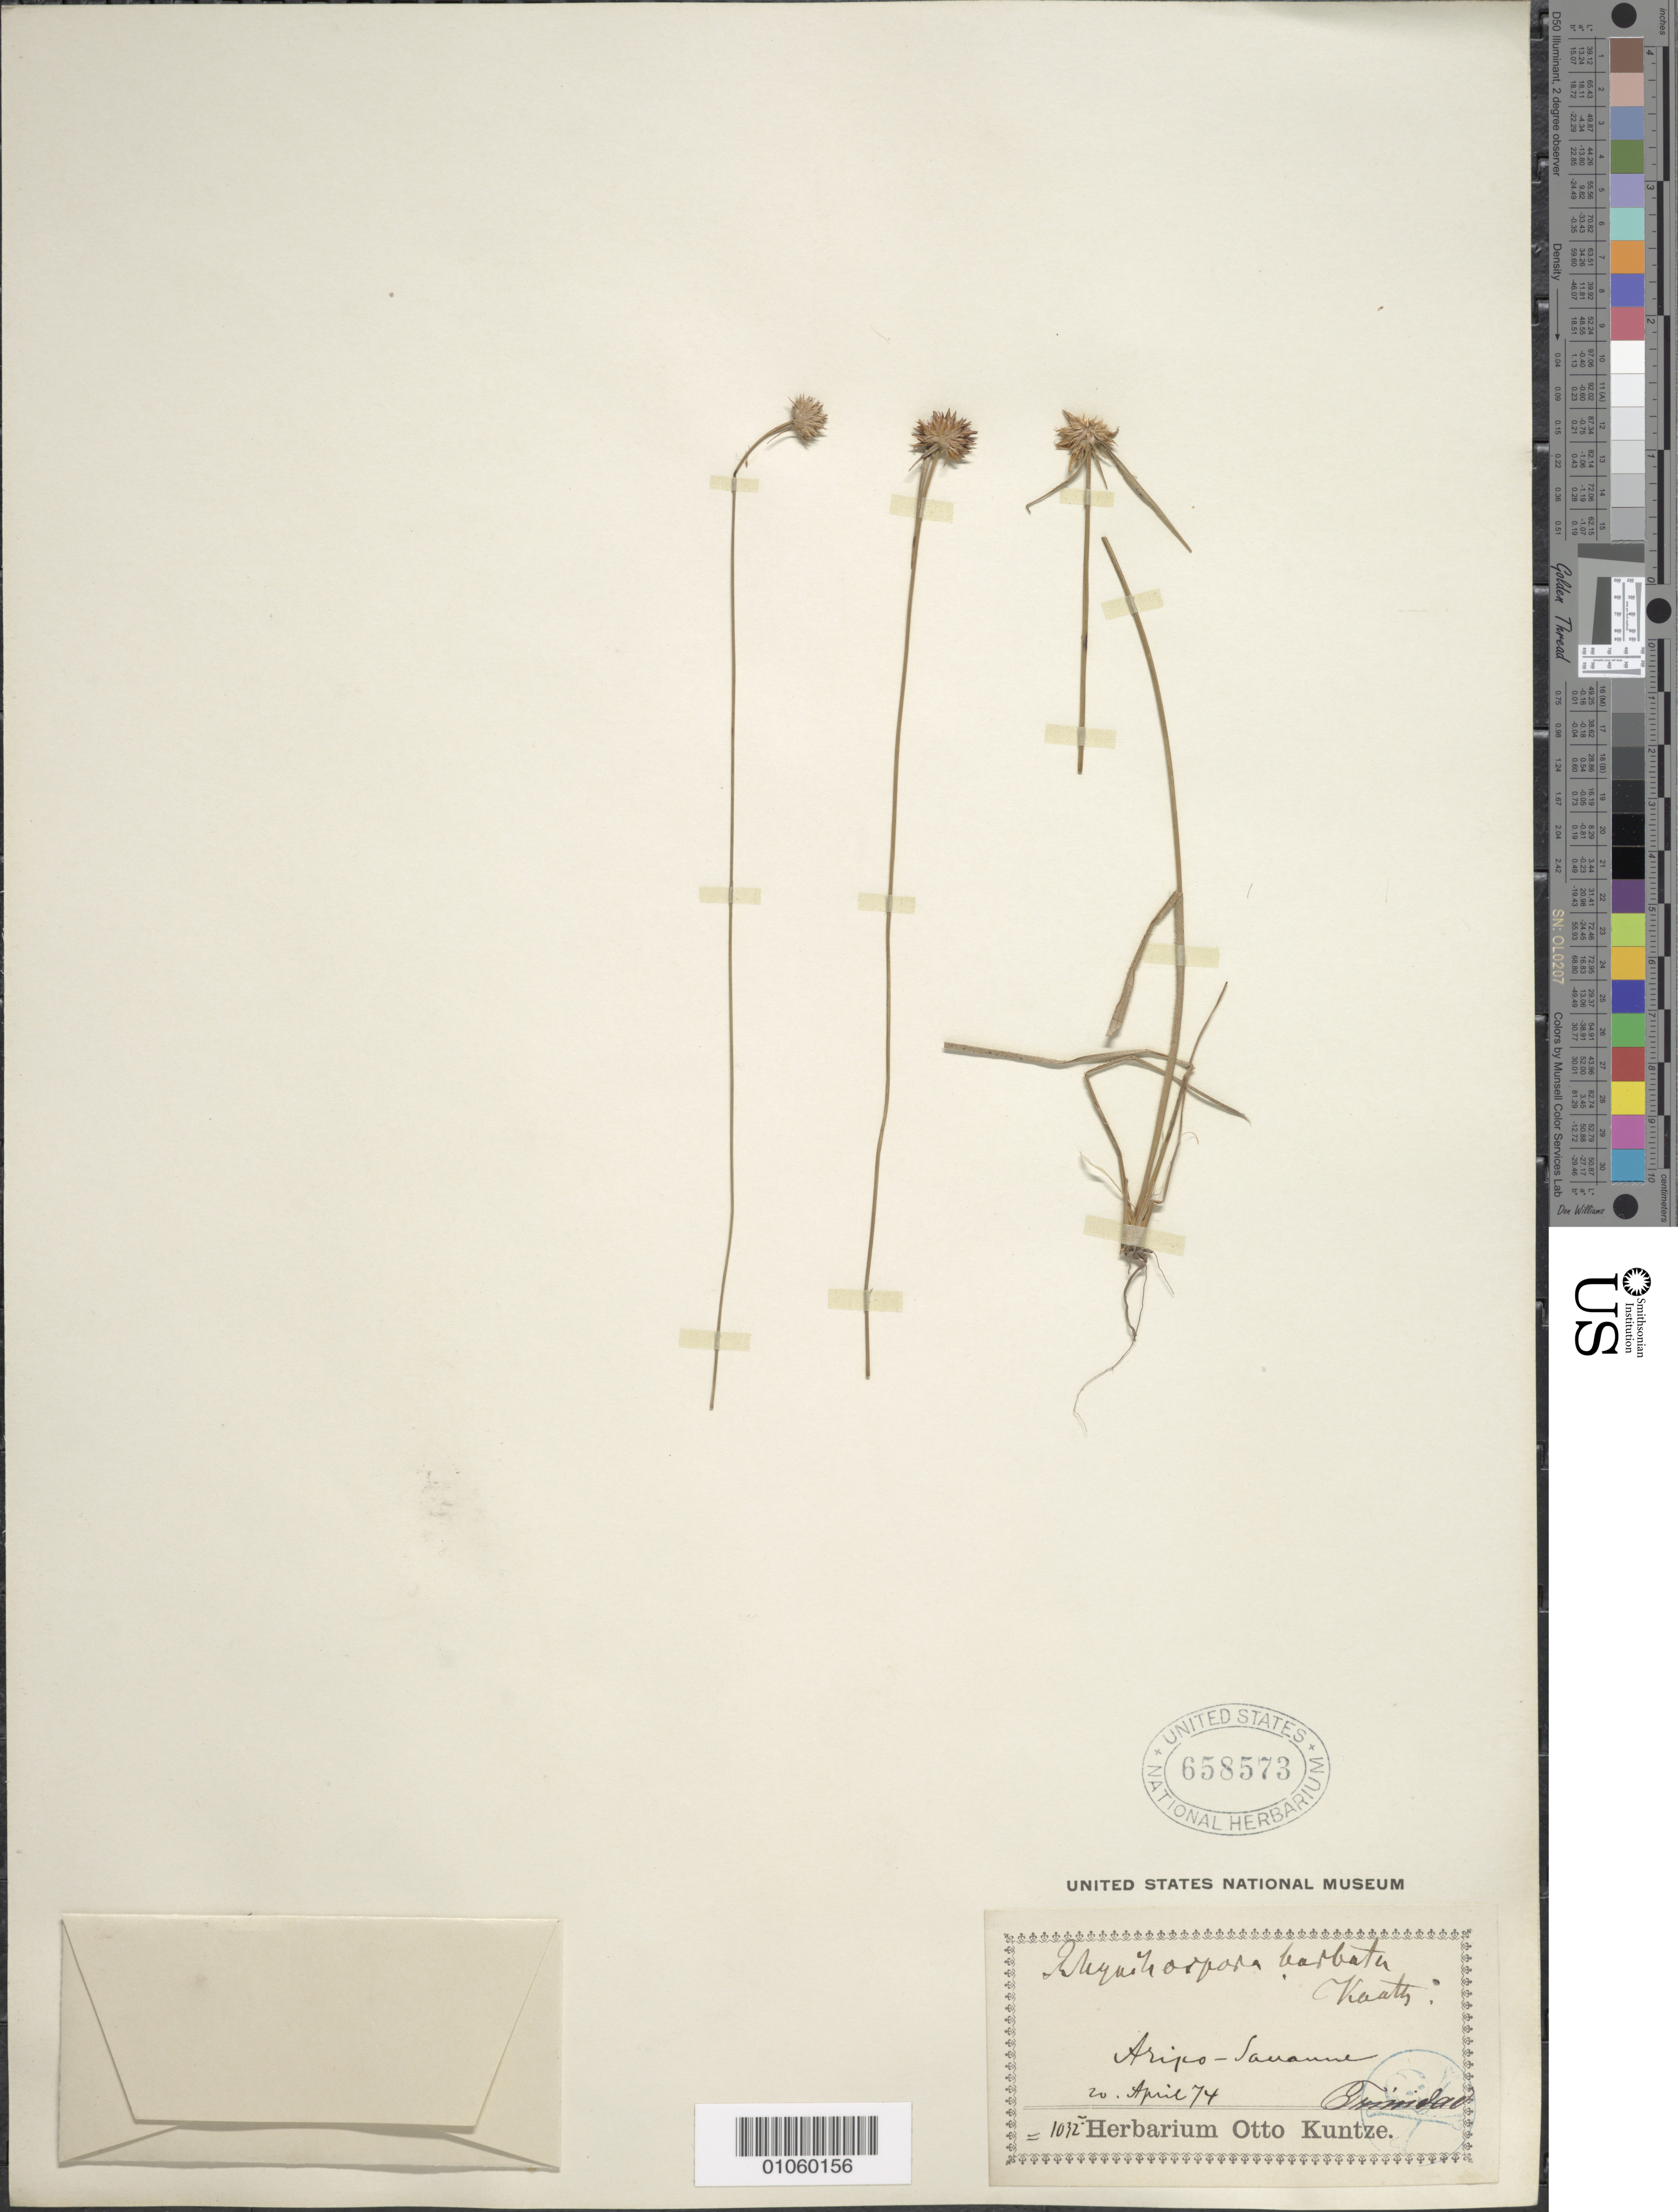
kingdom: Plantae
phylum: Tracheophyta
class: Liliopsida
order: Poales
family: Cyperaceae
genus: Rhynchospora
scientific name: Rhynchospora barbata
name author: (Vahl) Kunth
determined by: Alves, K.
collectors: C.E.O. Kuntze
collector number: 1032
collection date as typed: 20 Apr 1874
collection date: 1874-04-20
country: Trinidad and Tobago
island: Trinidad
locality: Aripo Savanna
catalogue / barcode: US 658573